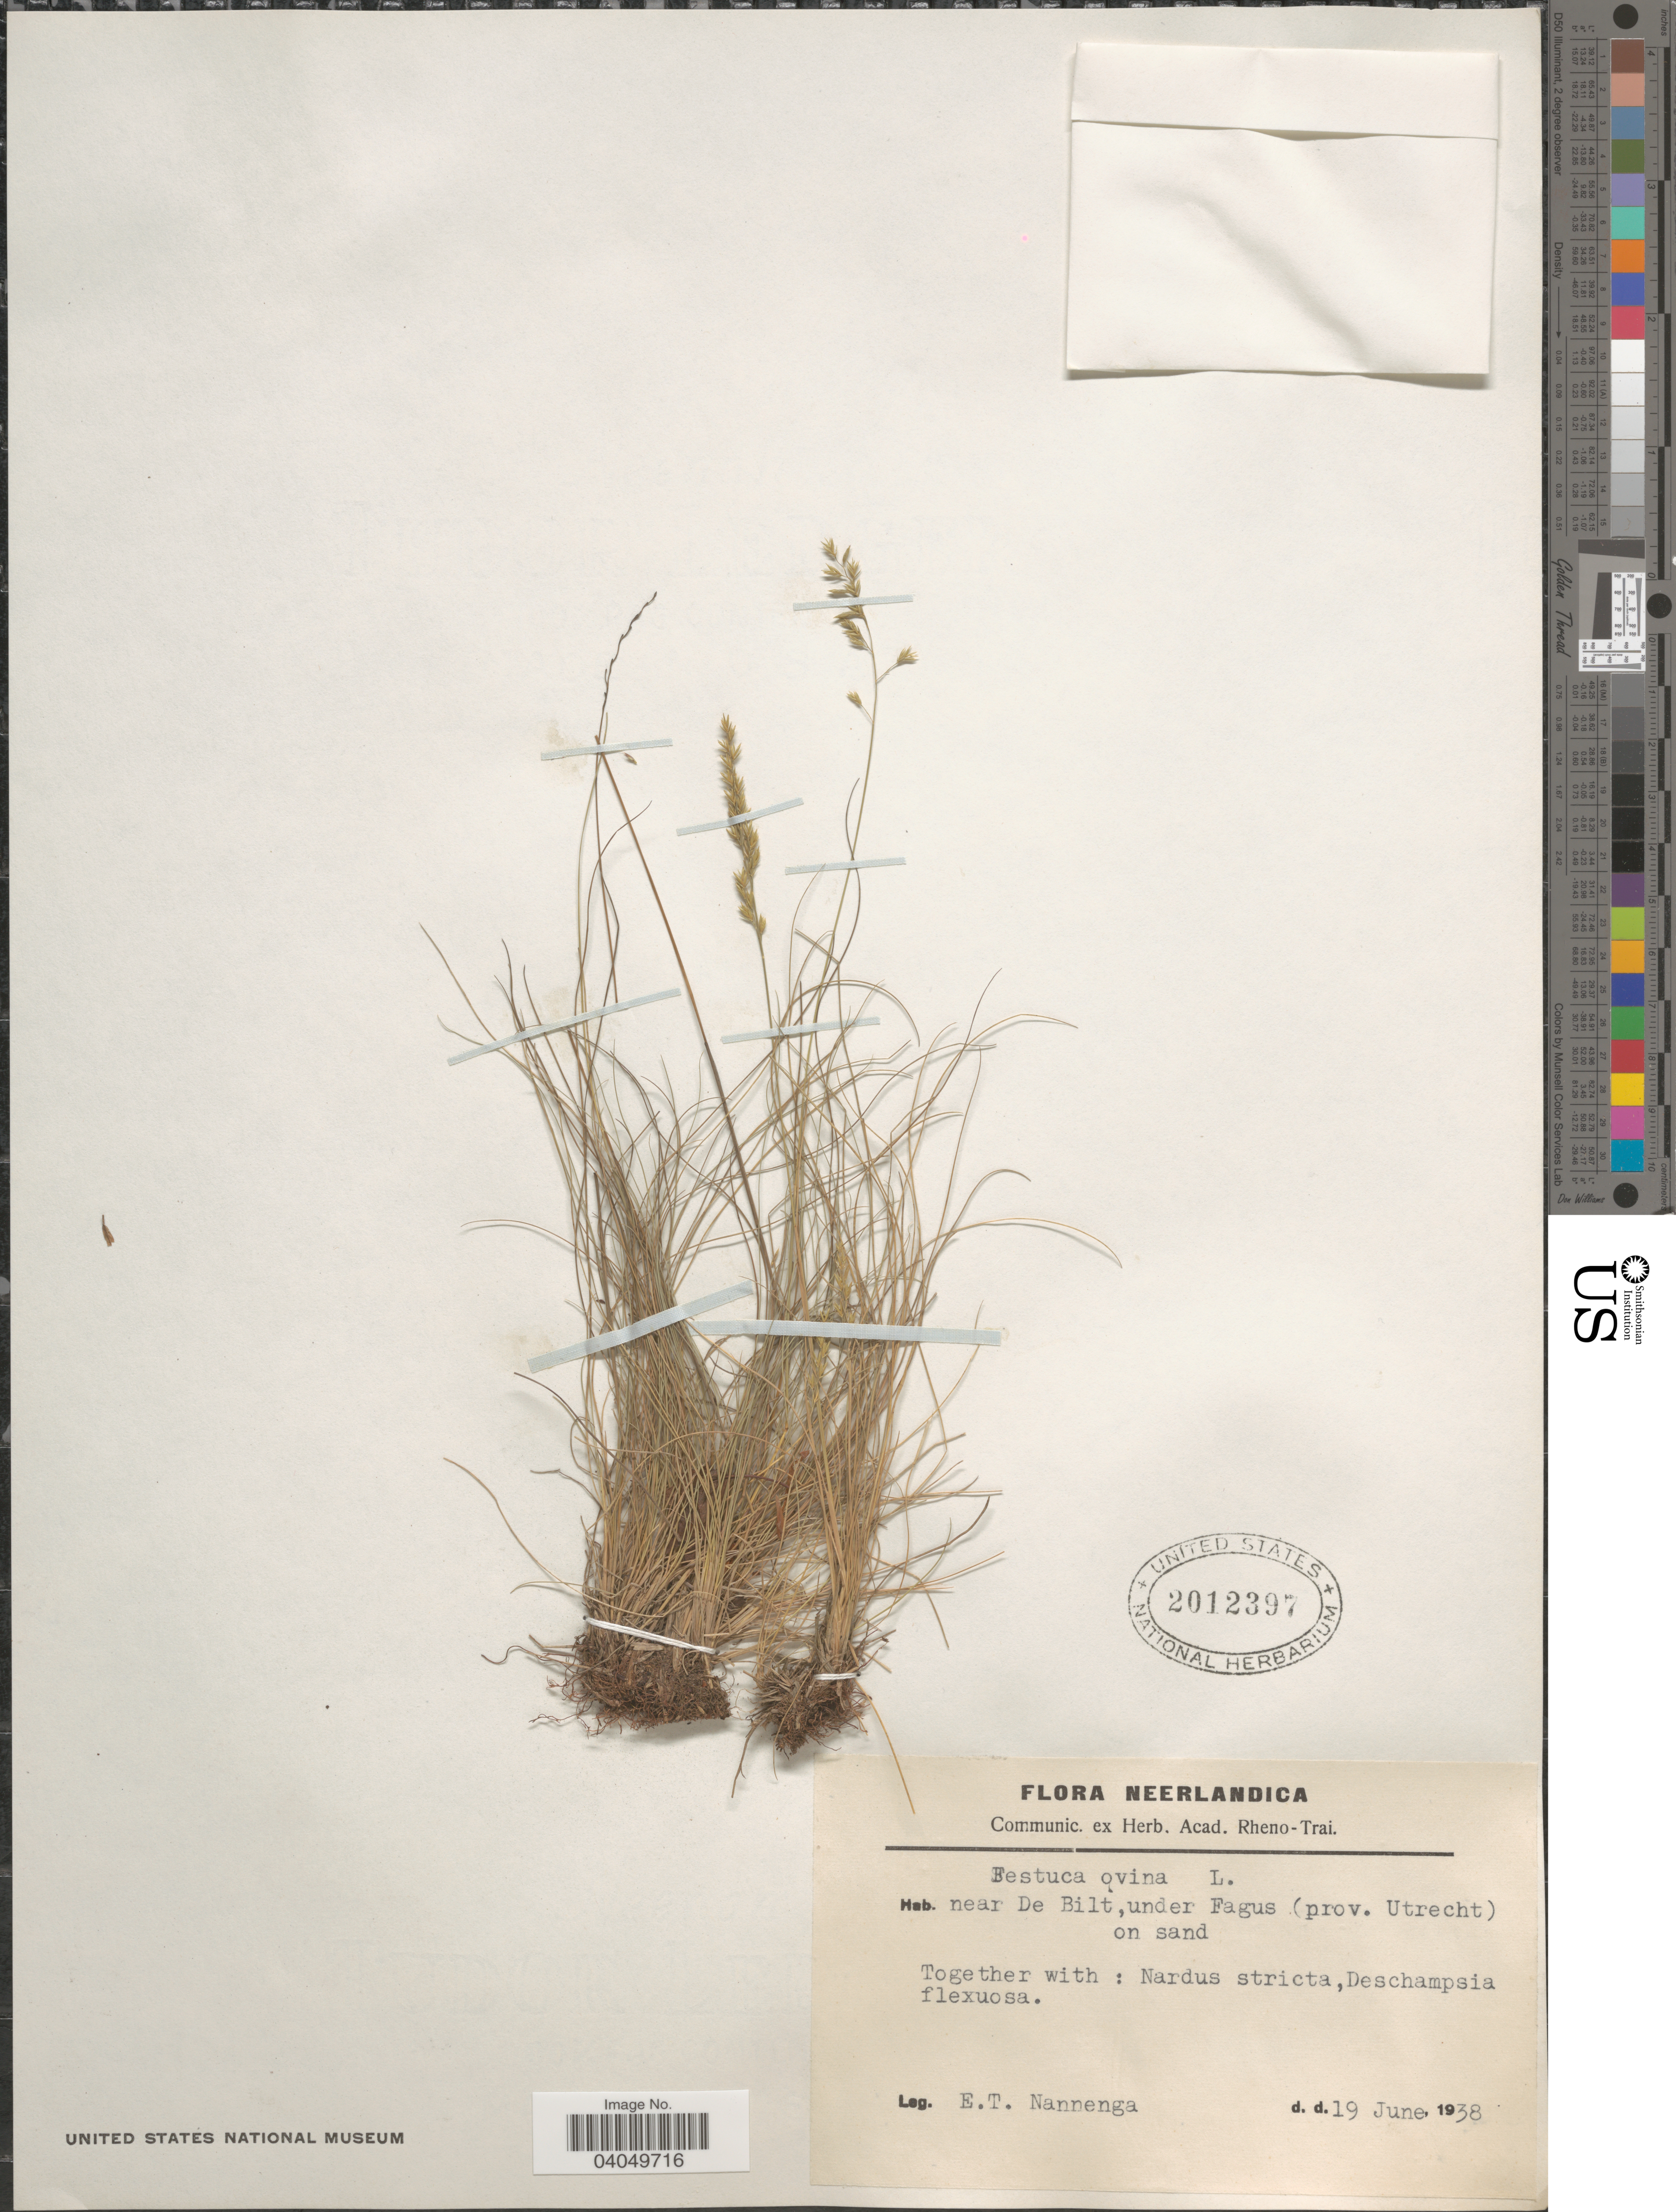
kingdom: Plantae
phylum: Tracheophyta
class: Liliopsida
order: Poales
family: Poaceae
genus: Festuca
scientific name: Festuca ovina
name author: L.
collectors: E. Nannenga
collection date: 1938-06-19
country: Netherlands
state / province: Utrecht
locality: Neerlandica. Near De Bilt, under Fagus (prov. Utrecht) on sand.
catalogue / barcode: US 2012397